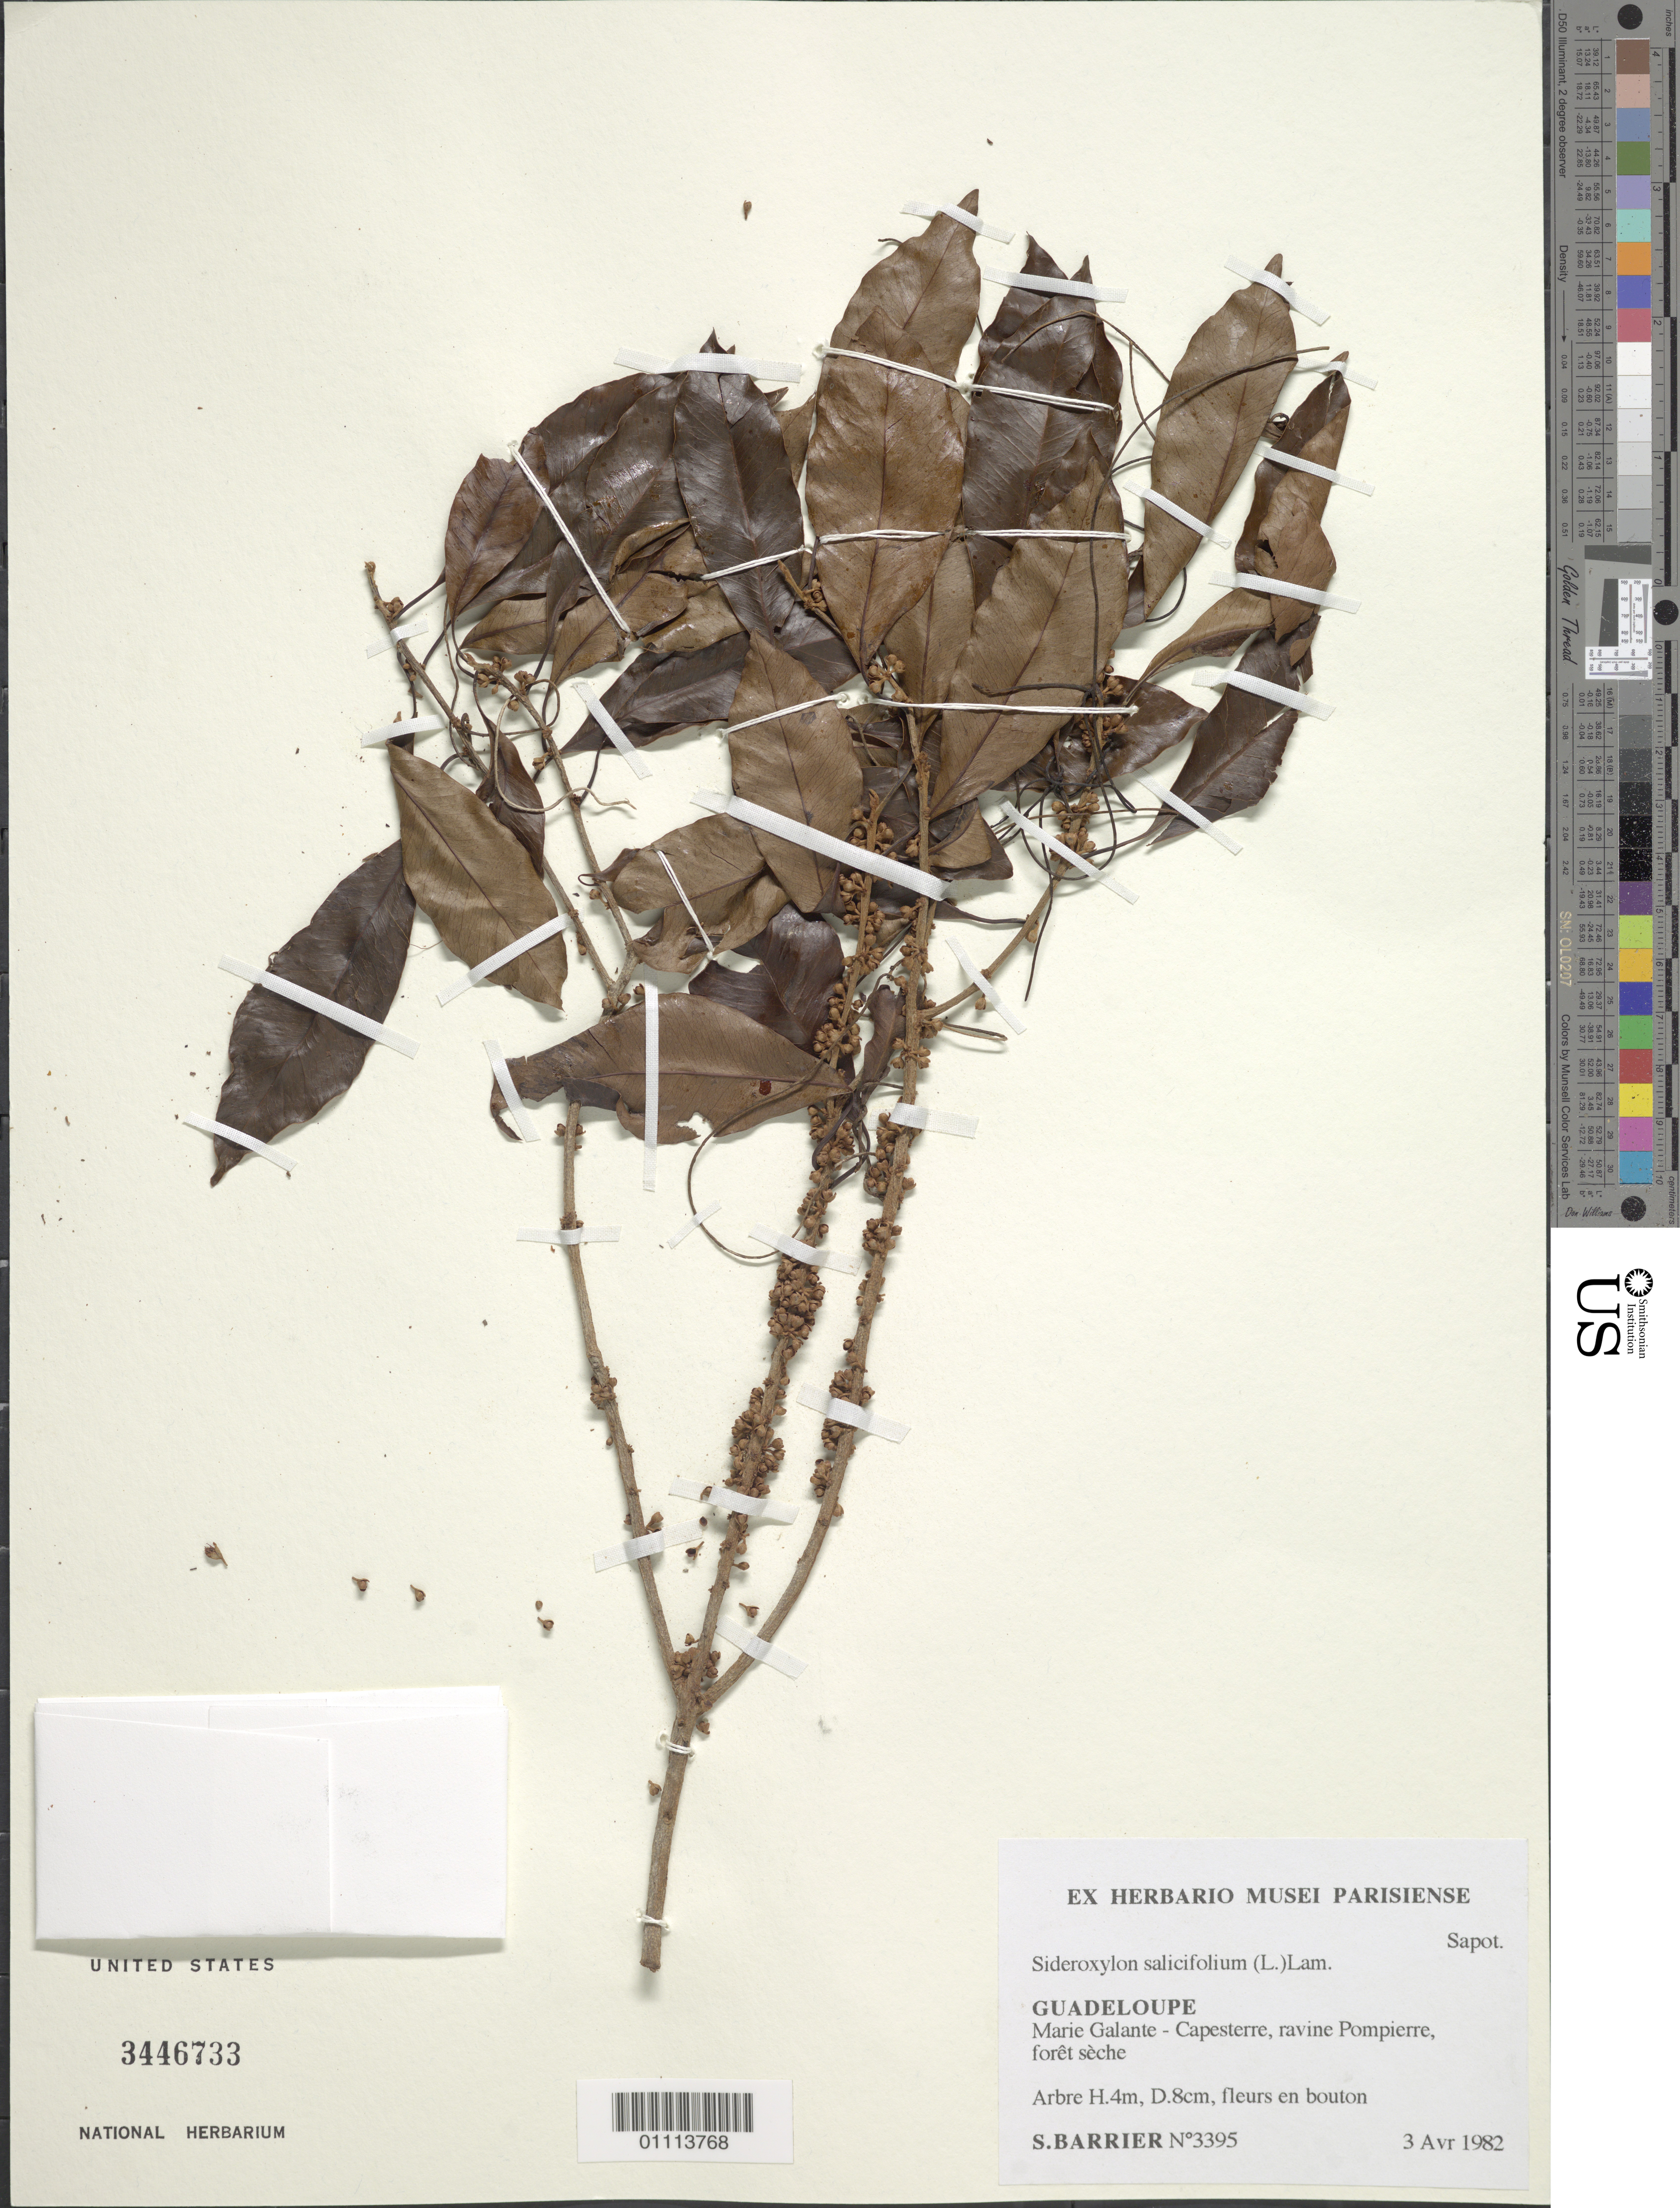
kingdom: Plantae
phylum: Tracheophyta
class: Magnoliopsida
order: Ericales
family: Sapotaceae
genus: Sideroxylon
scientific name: Sideroxylon salicifolium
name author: (L.) Lam.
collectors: S. Barrier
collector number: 3395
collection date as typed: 03 Apr 1982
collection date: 1982-04-03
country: Guadeloupe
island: Marie Galante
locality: Capesterre, ravine Pompierre, foret seche.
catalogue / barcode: US 3446733